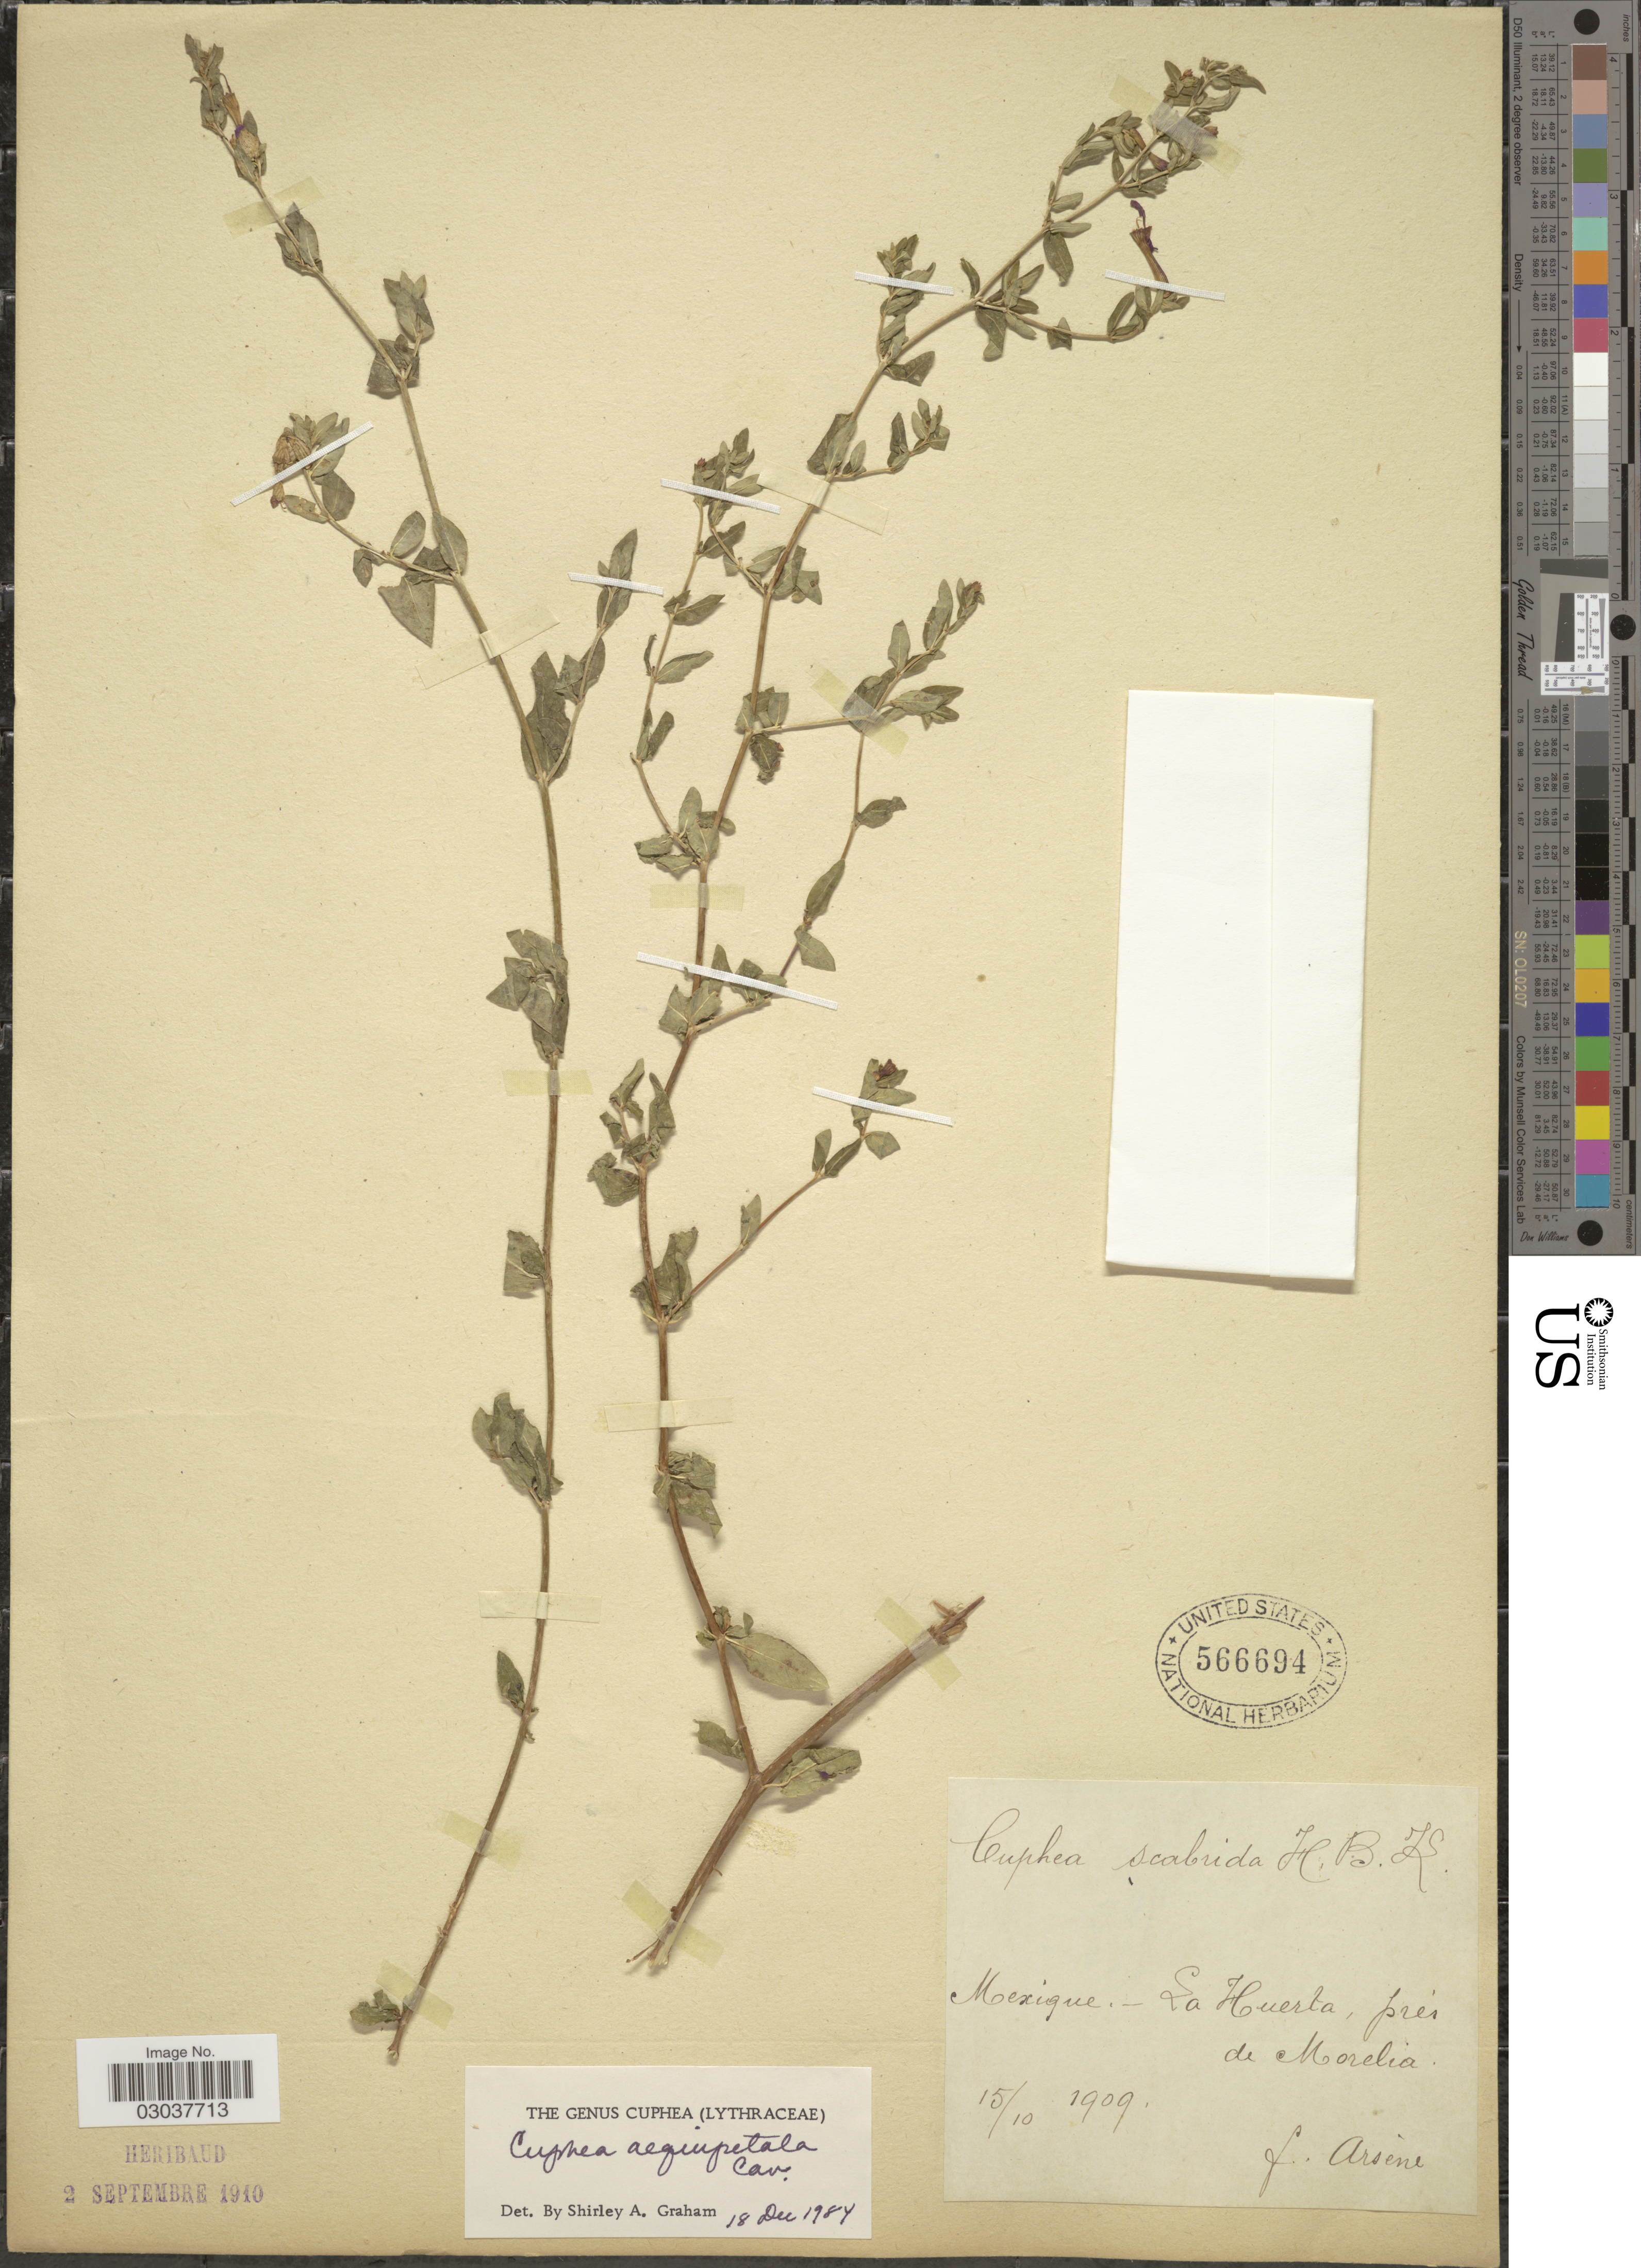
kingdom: Plantae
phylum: Tracheophyta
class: Magnoliopsida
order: Myrtales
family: Lythraceae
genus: Cuphea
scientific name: Cuphea aequipetala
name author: Cav.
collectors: F. Arsène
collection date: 1909-10-15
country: Mexico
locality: La Huerta, près de Morelia.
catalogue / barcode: US 566694